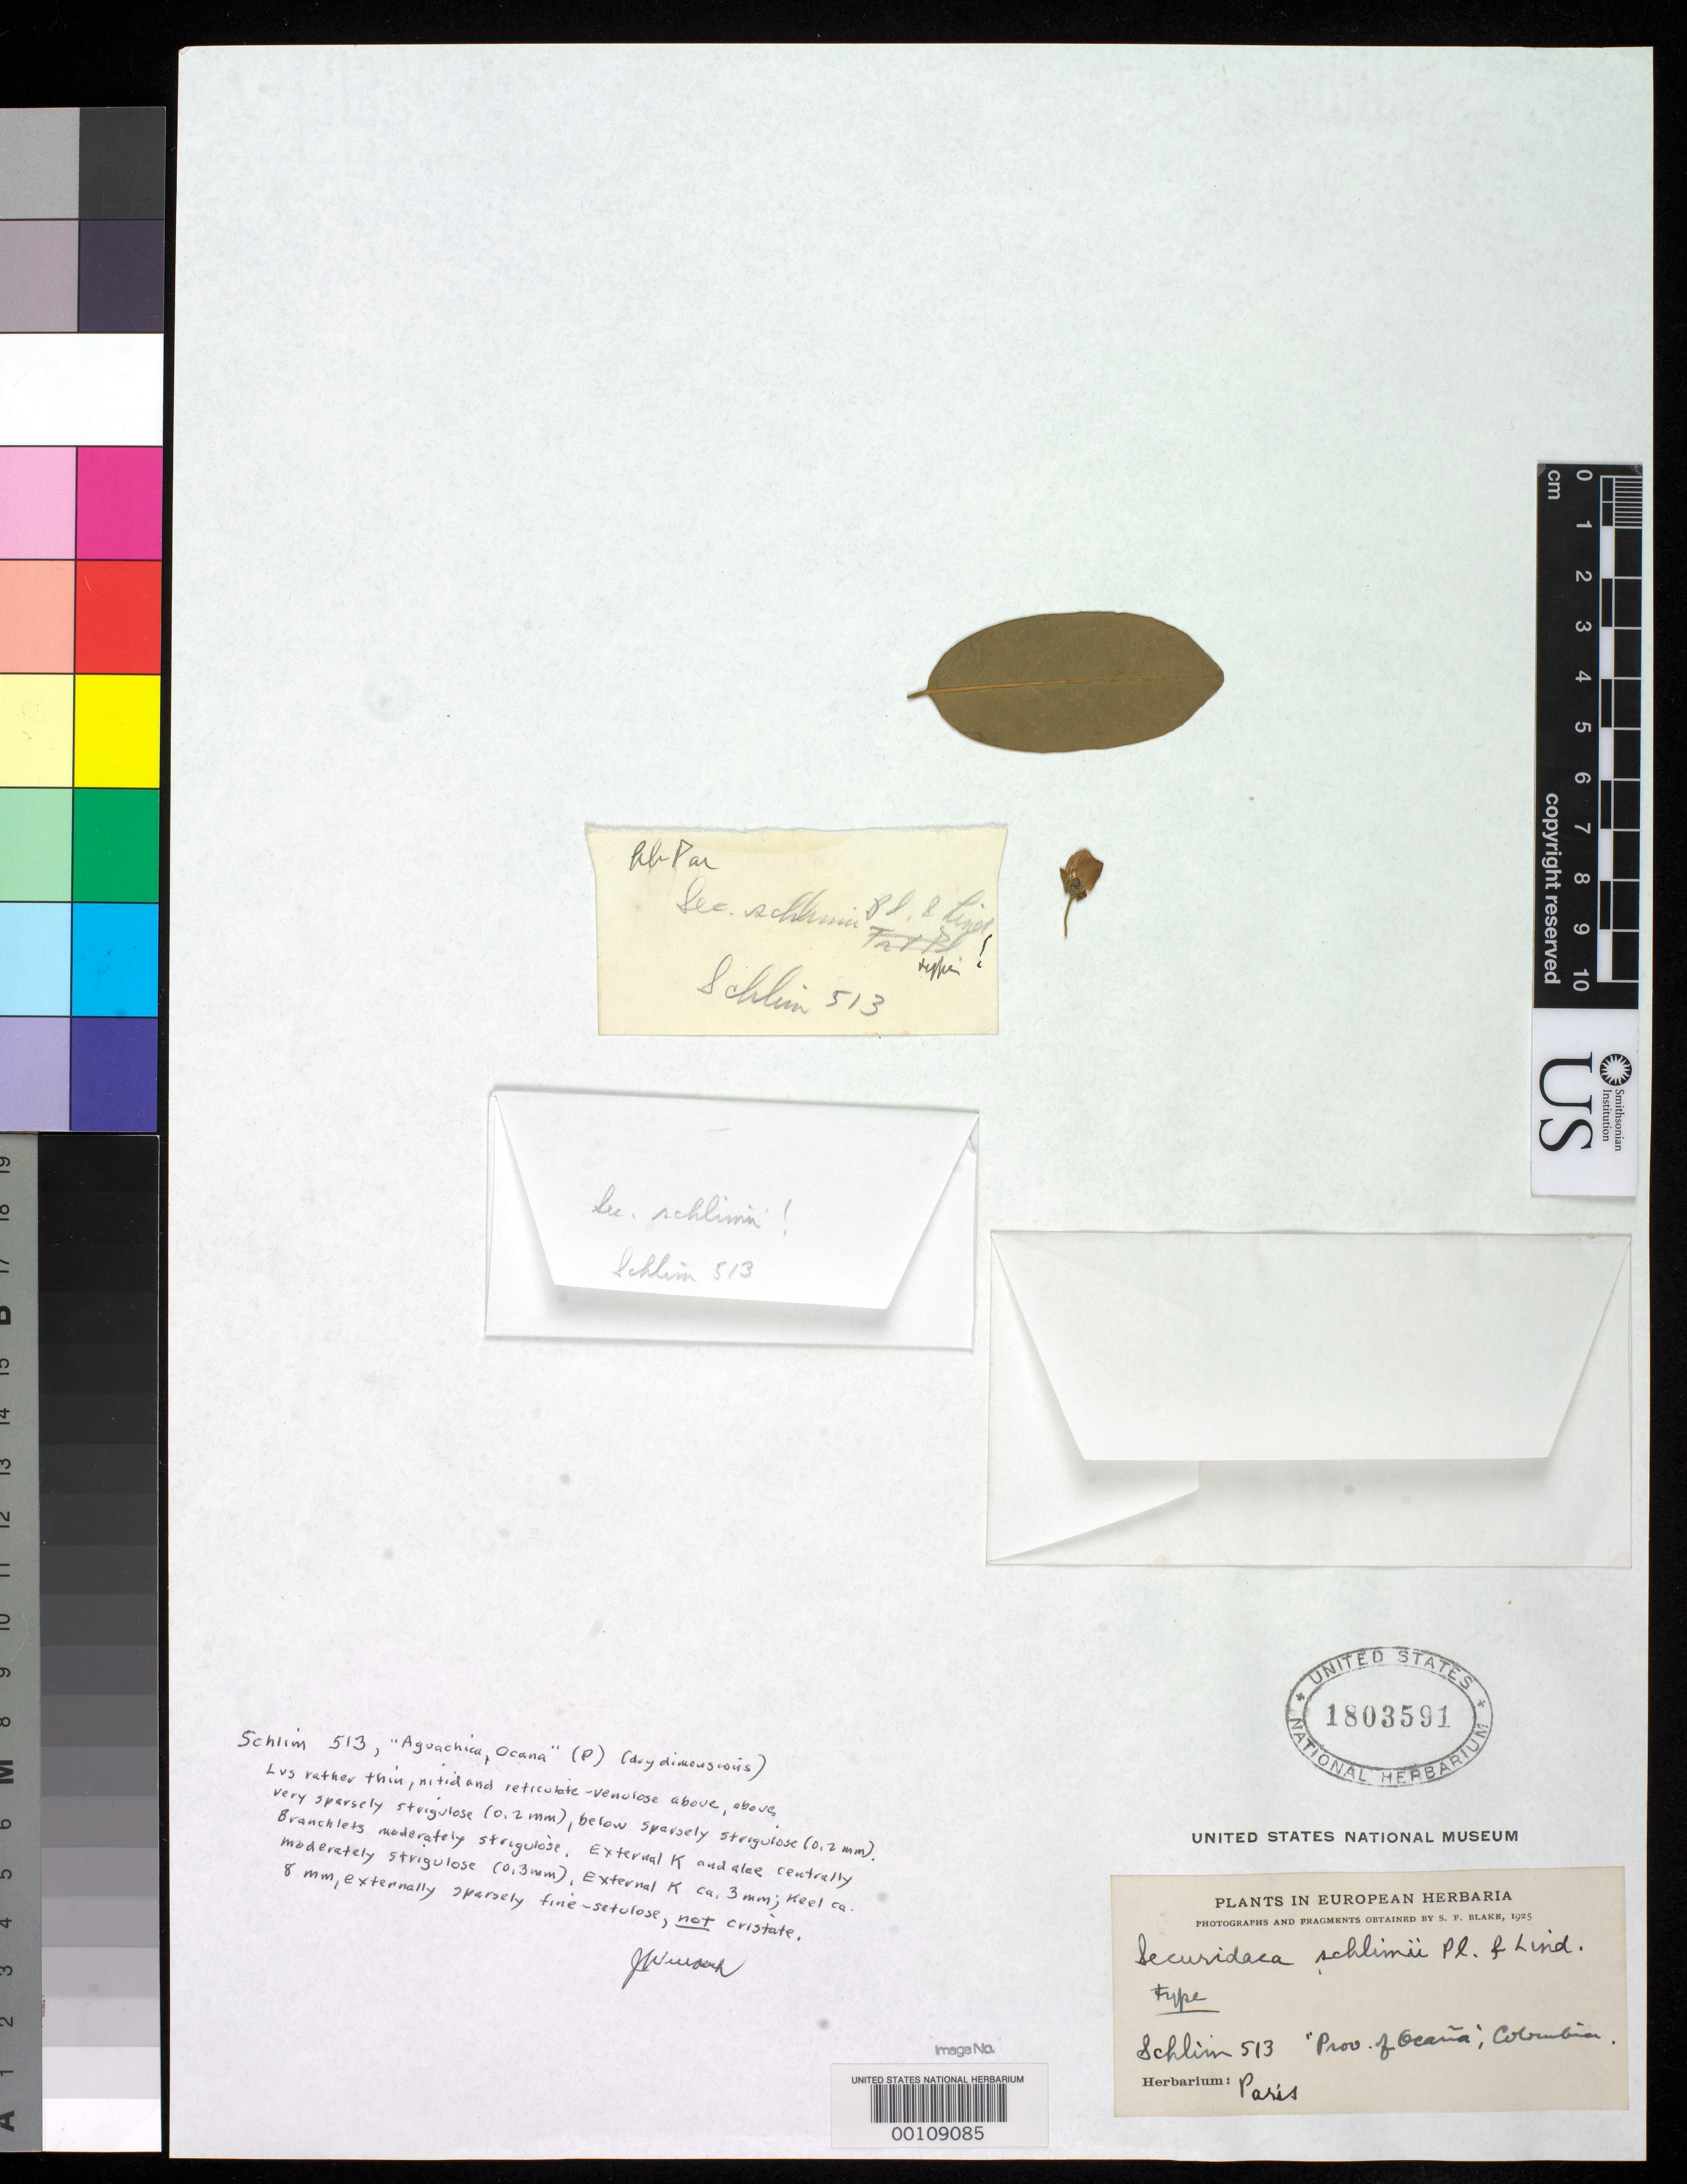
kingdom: Plantae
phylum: Tracheophyta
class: Magnoliopsida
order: Fabales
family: Polygalaceae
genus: Securidaca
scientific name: Securidaca schlimii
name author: Planch. & Linden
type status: Type Fragment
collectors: L. Schlim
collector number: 513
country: Colombia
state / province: Norte de Santander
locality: Ocana.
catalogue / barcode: US 1803591